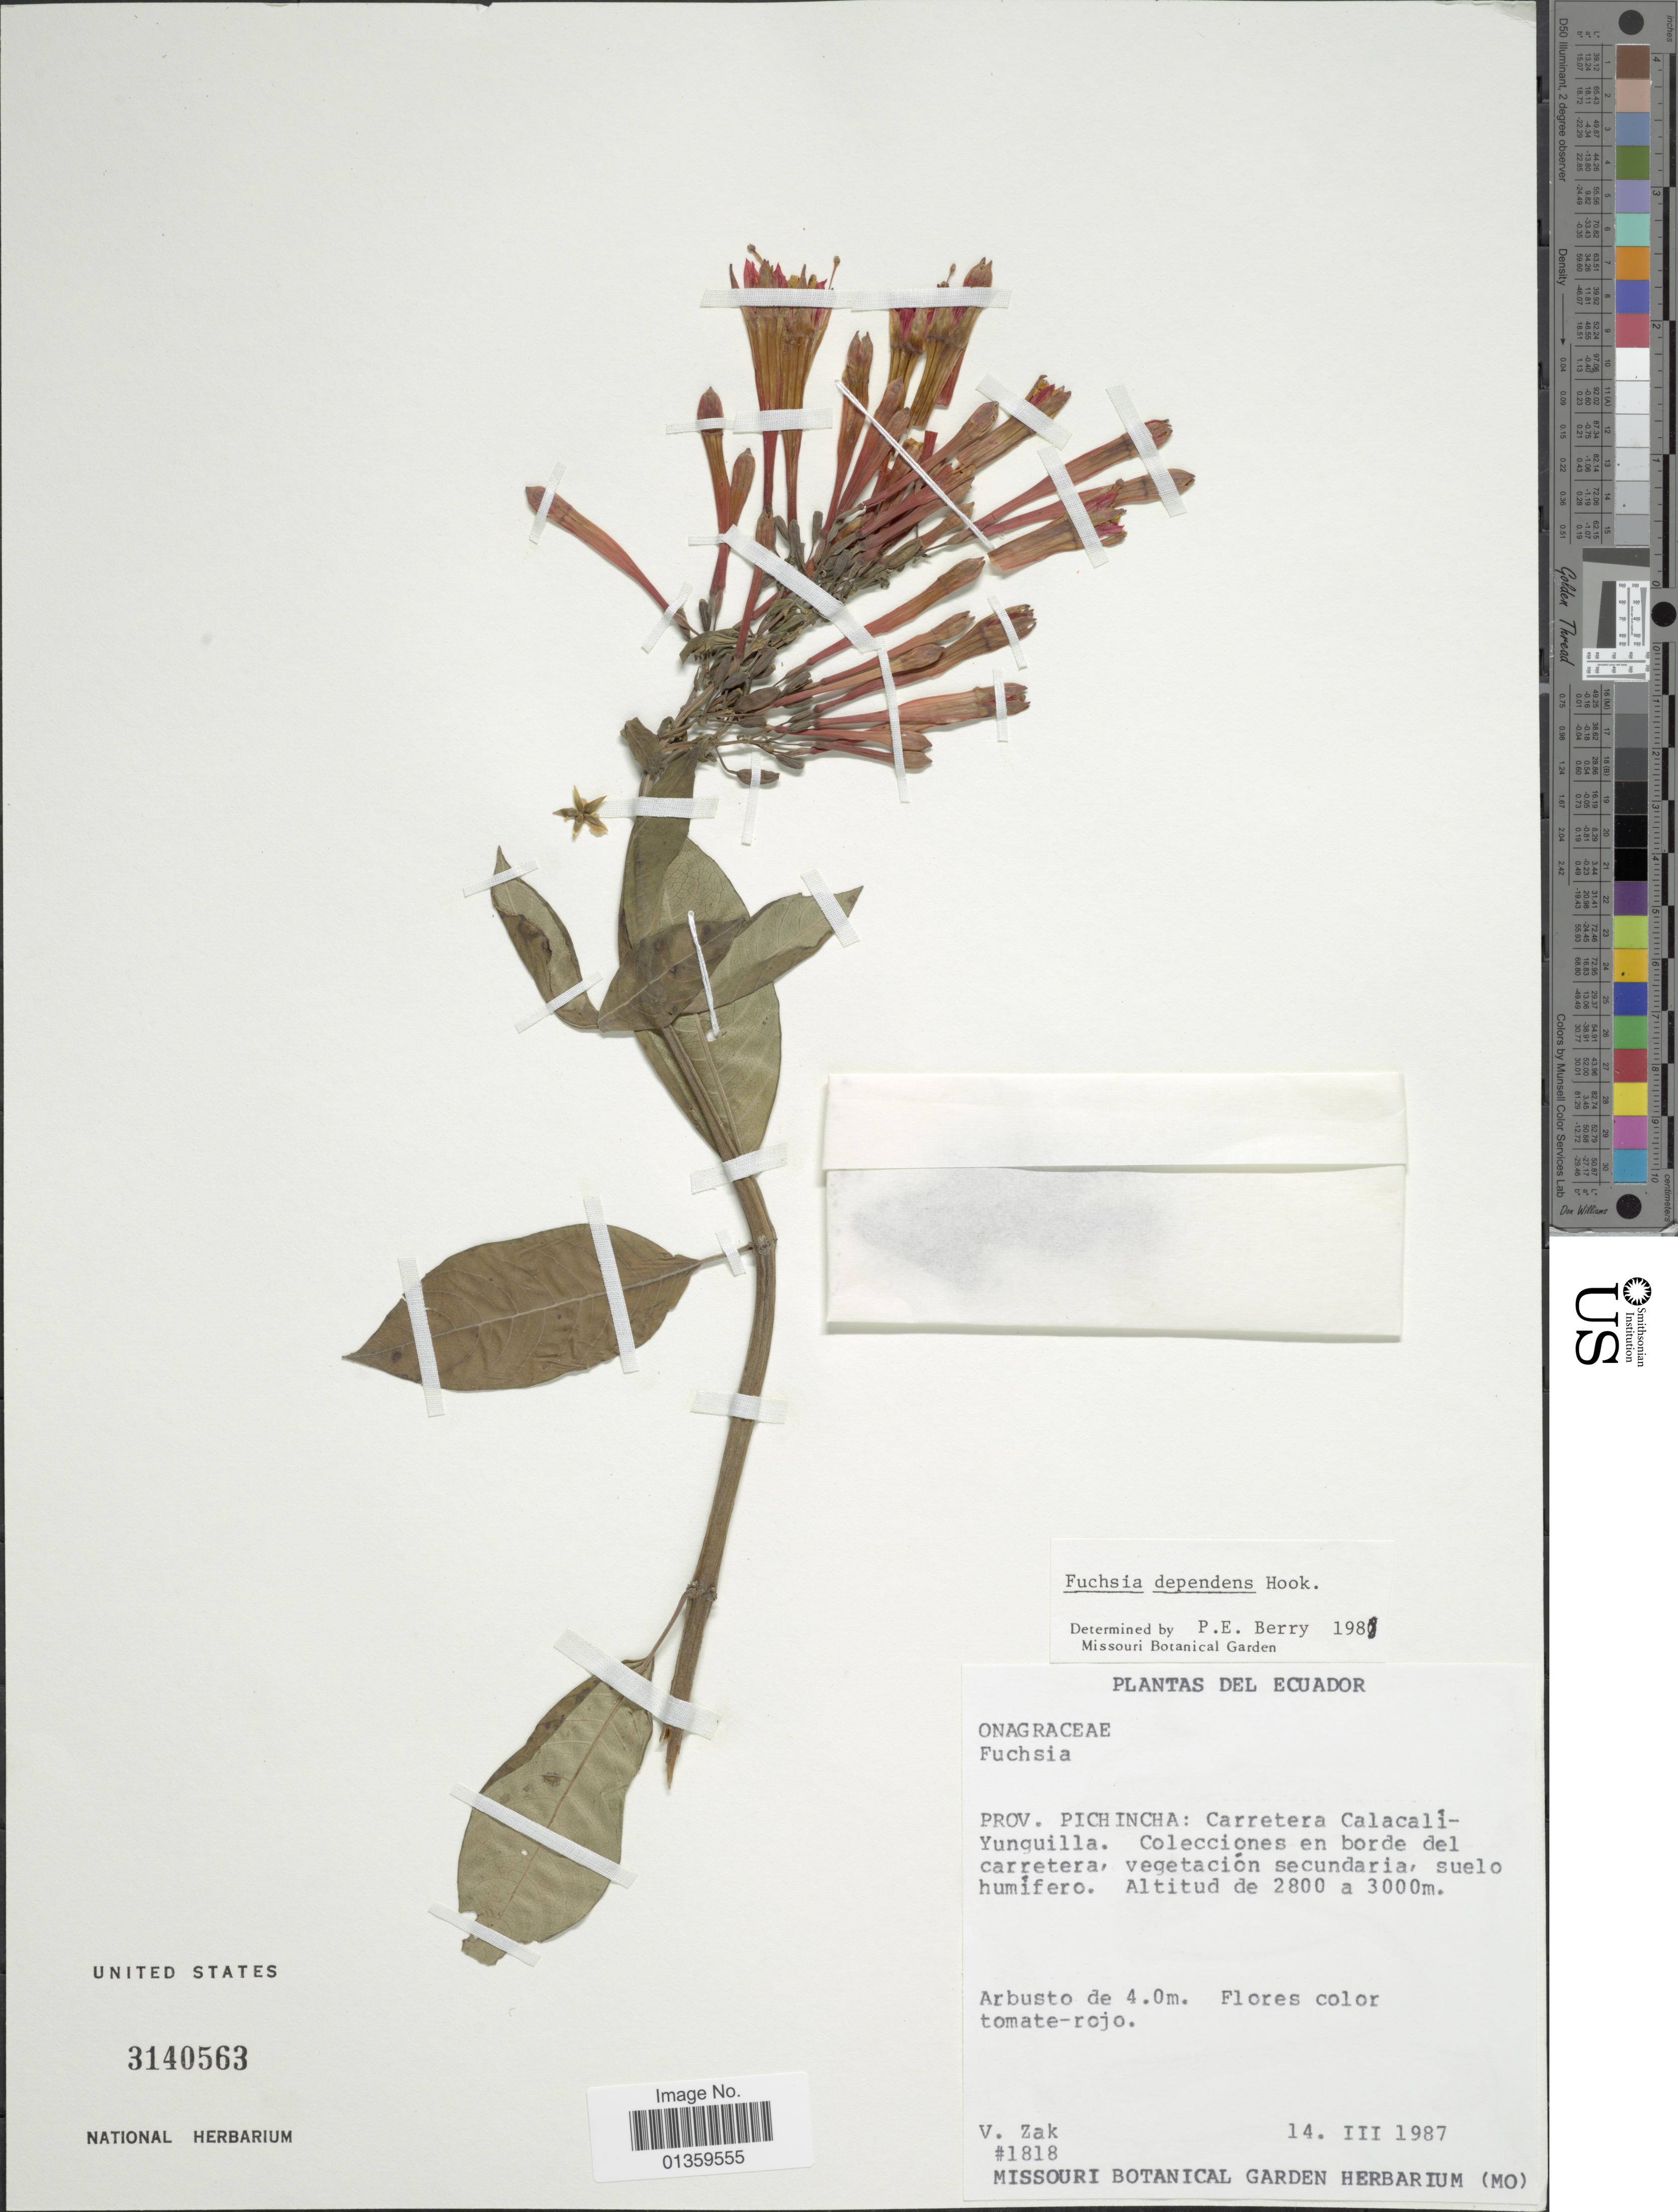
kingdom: Plantae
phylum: Tracheophyta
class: Magnoliopsida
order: Myrtales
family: Onagraceae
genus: Fuchsia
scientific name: Fuchsia dependens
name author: Hook.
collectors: V. Zak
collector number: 1818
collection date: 1987-03-14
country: Ecuador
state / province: Pichincha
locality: Carretera Calcali-Yunguilla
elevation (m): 2800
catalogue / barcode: US 3140563